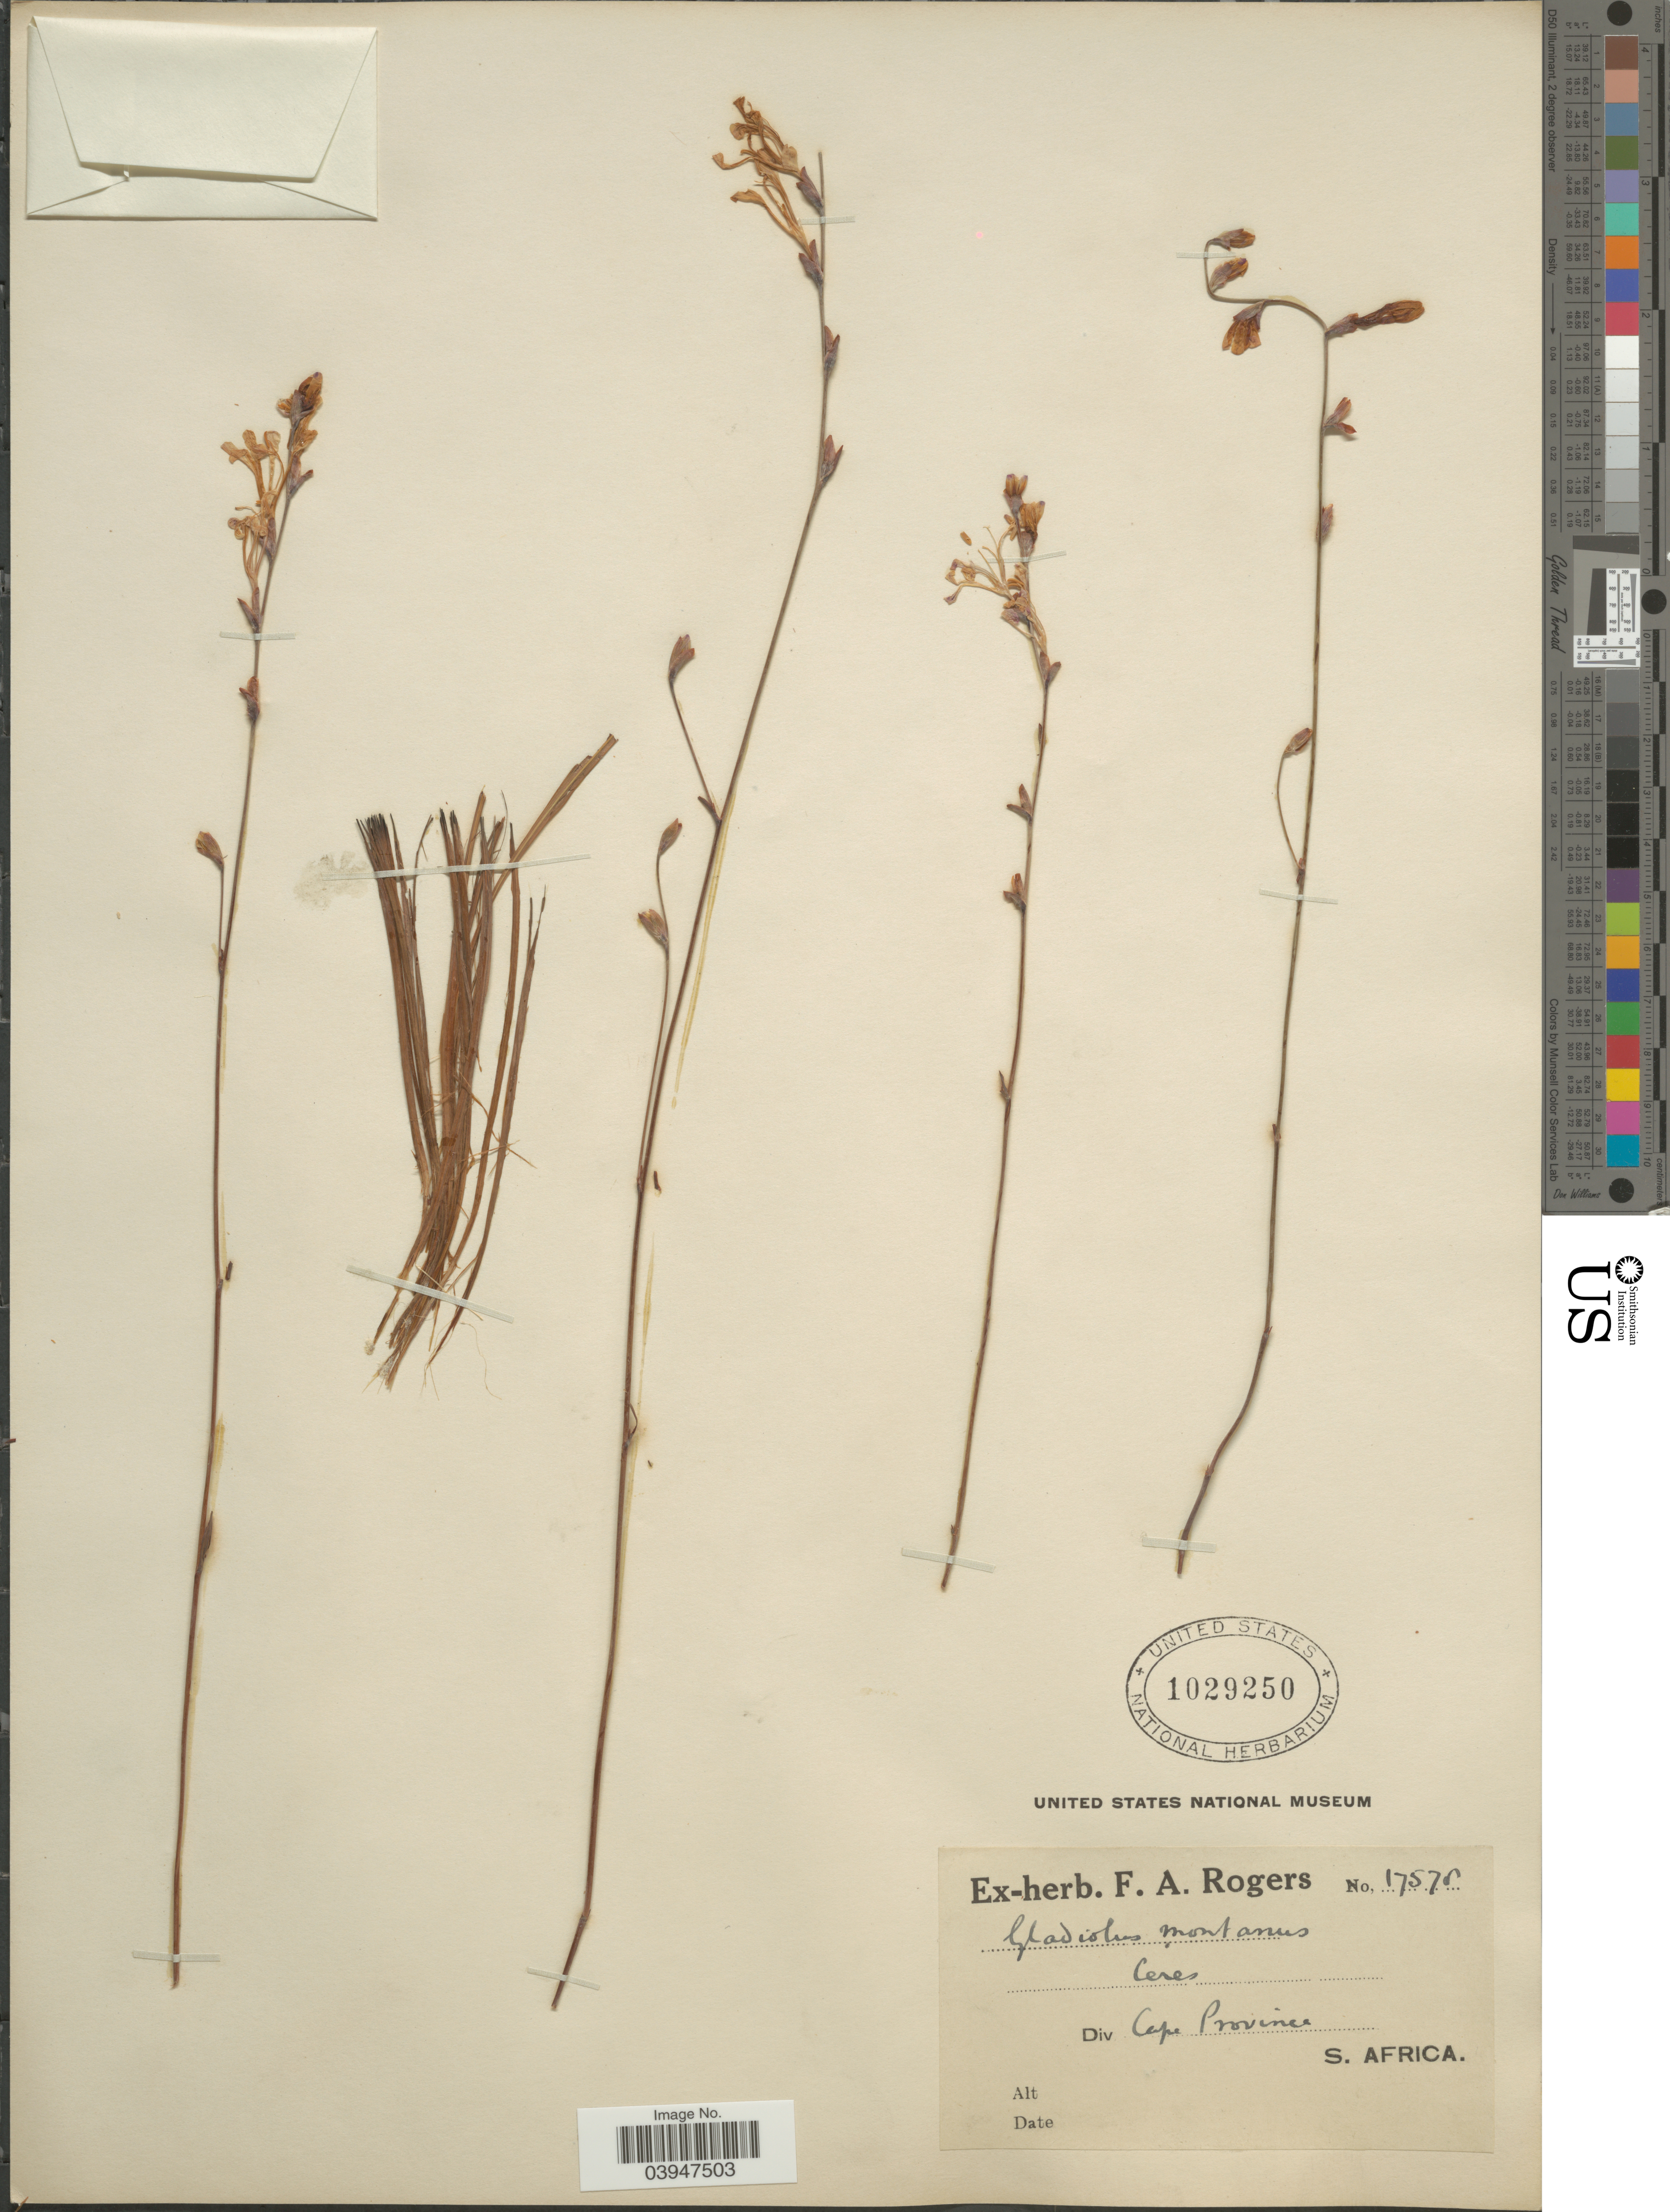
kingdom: Plantae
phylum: Tracheophyta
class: Liliopsida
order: Asparagales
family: Iridaceae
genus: Gladiolus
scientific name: Gladiolus montanus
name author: L. f.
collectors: ex herb. F. A. Rogers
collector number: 17578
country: South Africa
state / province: Western Cape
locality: Ceres. Div Cape Province. S. Africa.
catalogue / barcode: US 1029250